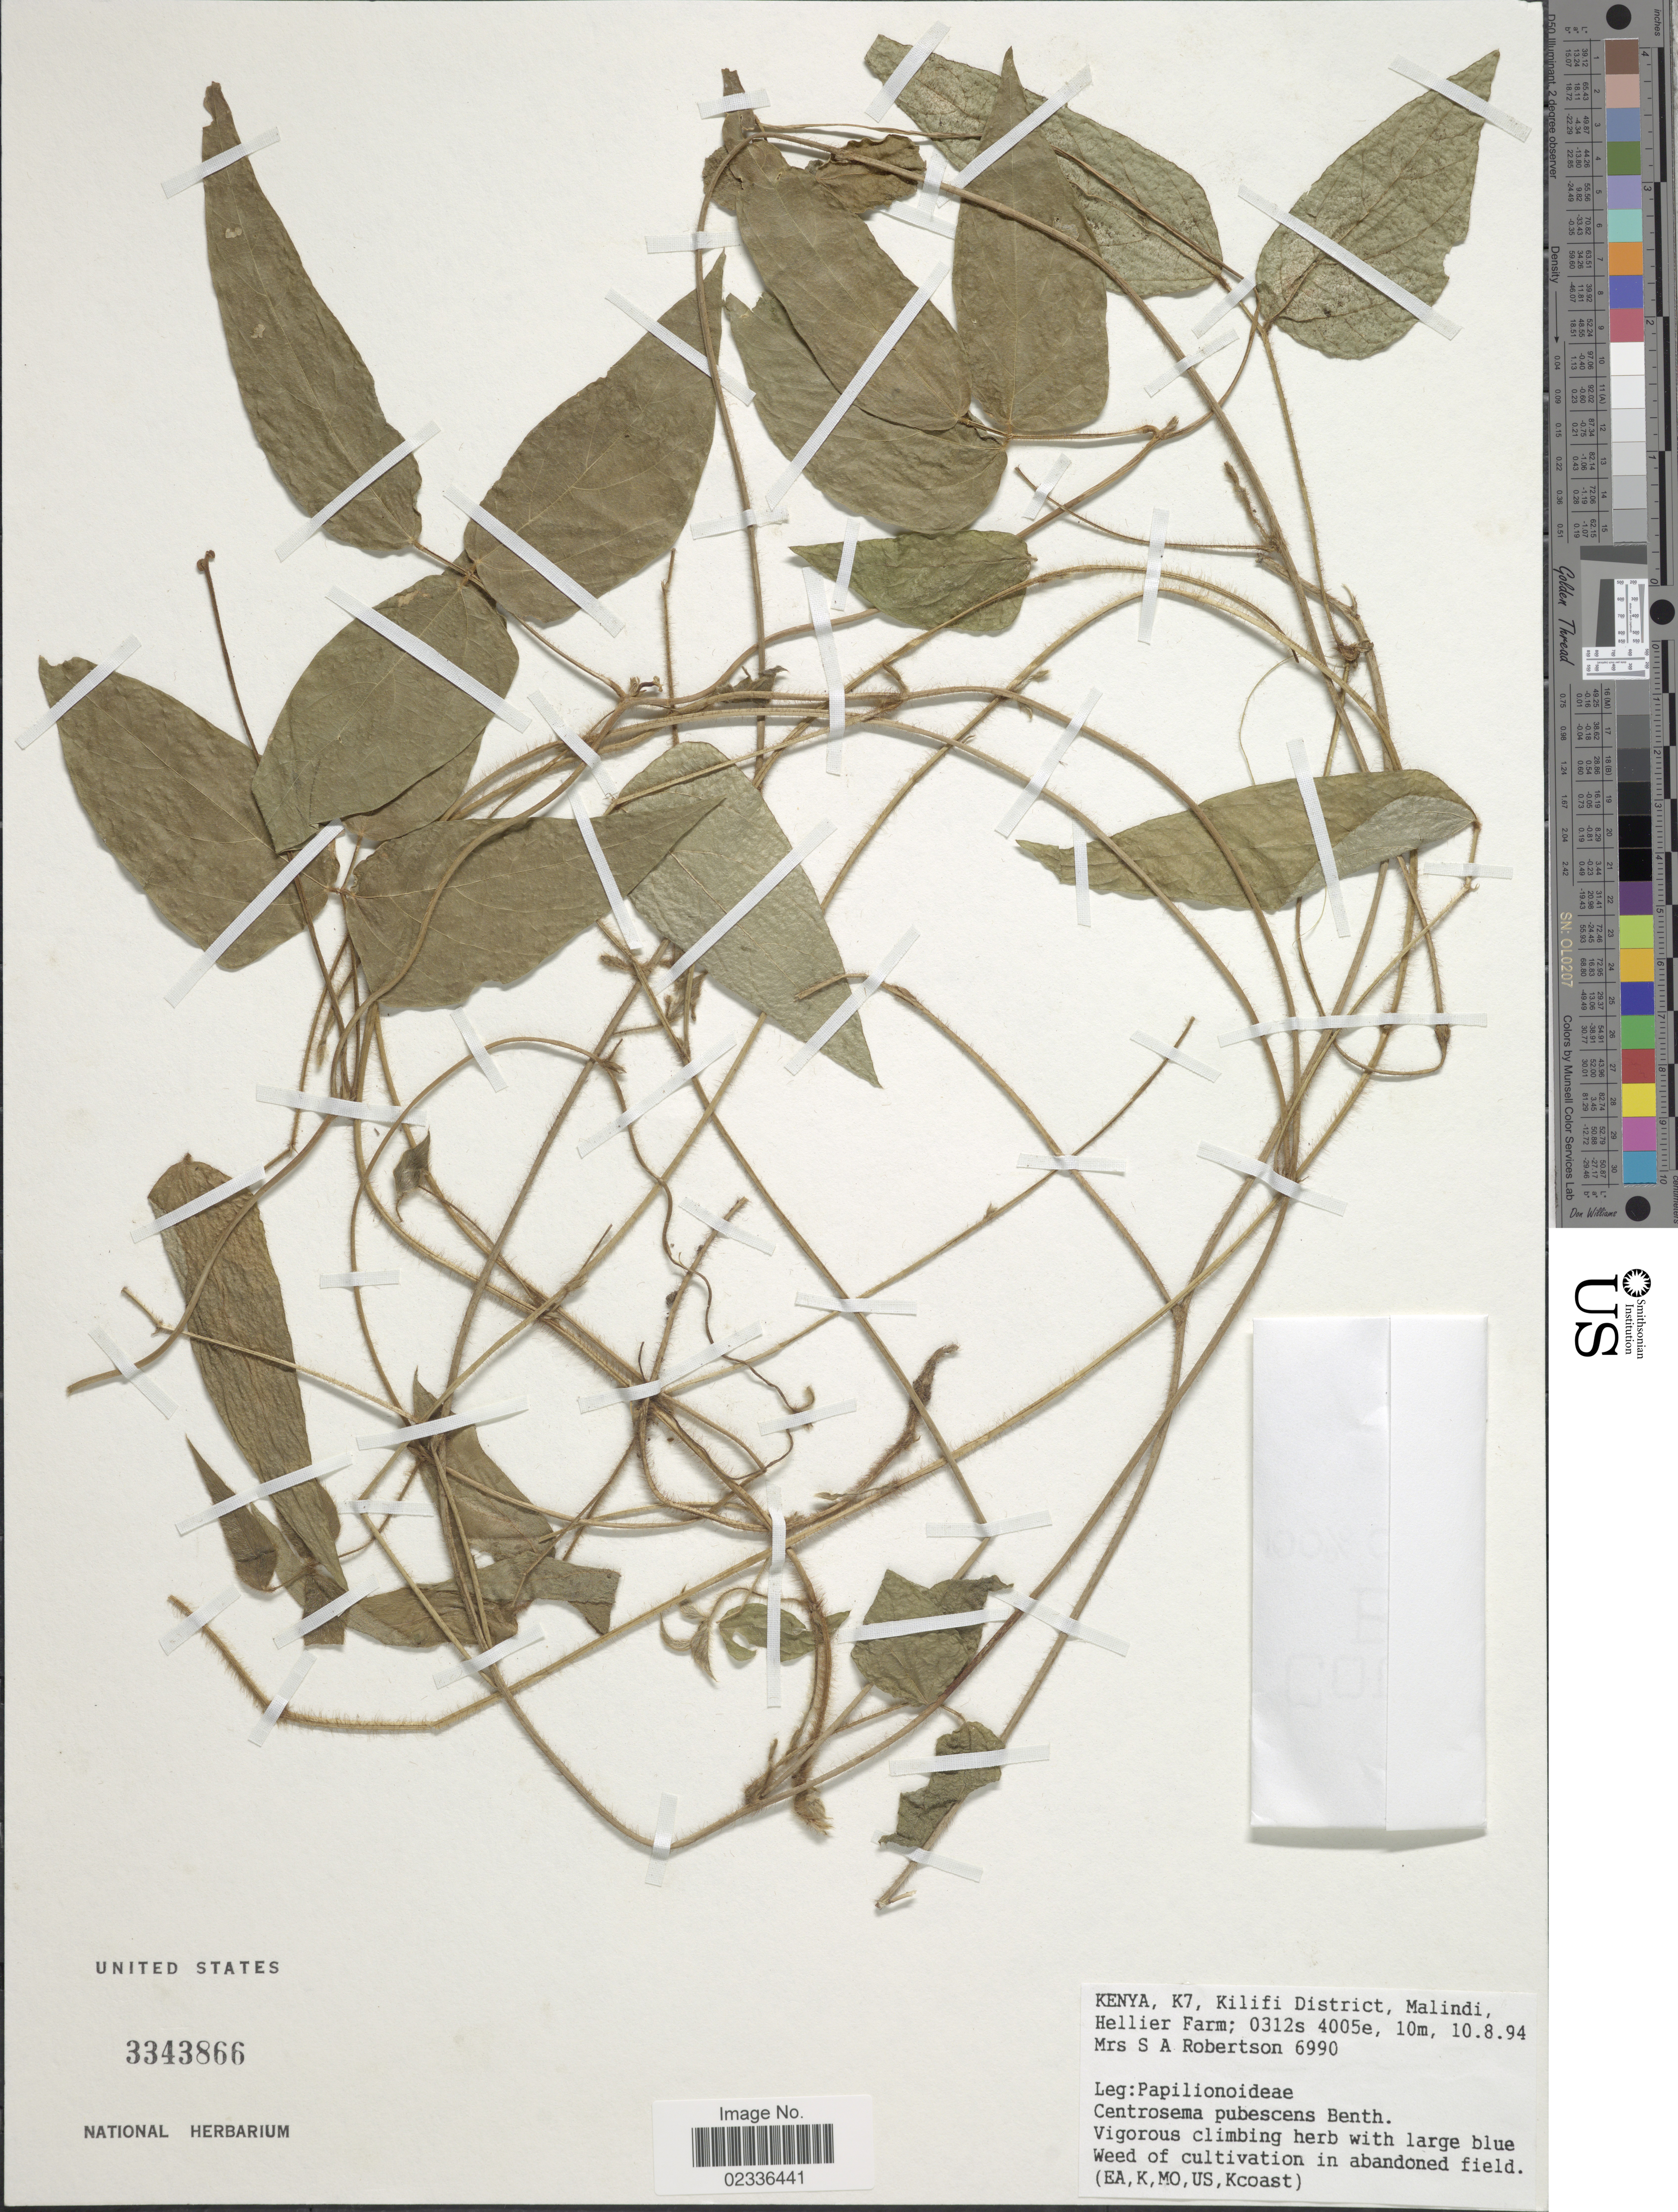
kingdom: Plantae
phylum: Tracheophyta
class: Magnoliopsida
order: Fabales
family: Fabaceae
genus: Centrosema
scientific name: Centrosema pubescens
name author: Benth.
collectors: S. Robertson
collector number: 6990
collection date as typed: Transcribed d/m/y: 10/8/94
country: Kenya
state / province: Kilifi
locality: K7, Kilifi District, Malindi, Hellier Farm;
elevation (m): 10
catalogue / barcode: US 3343866